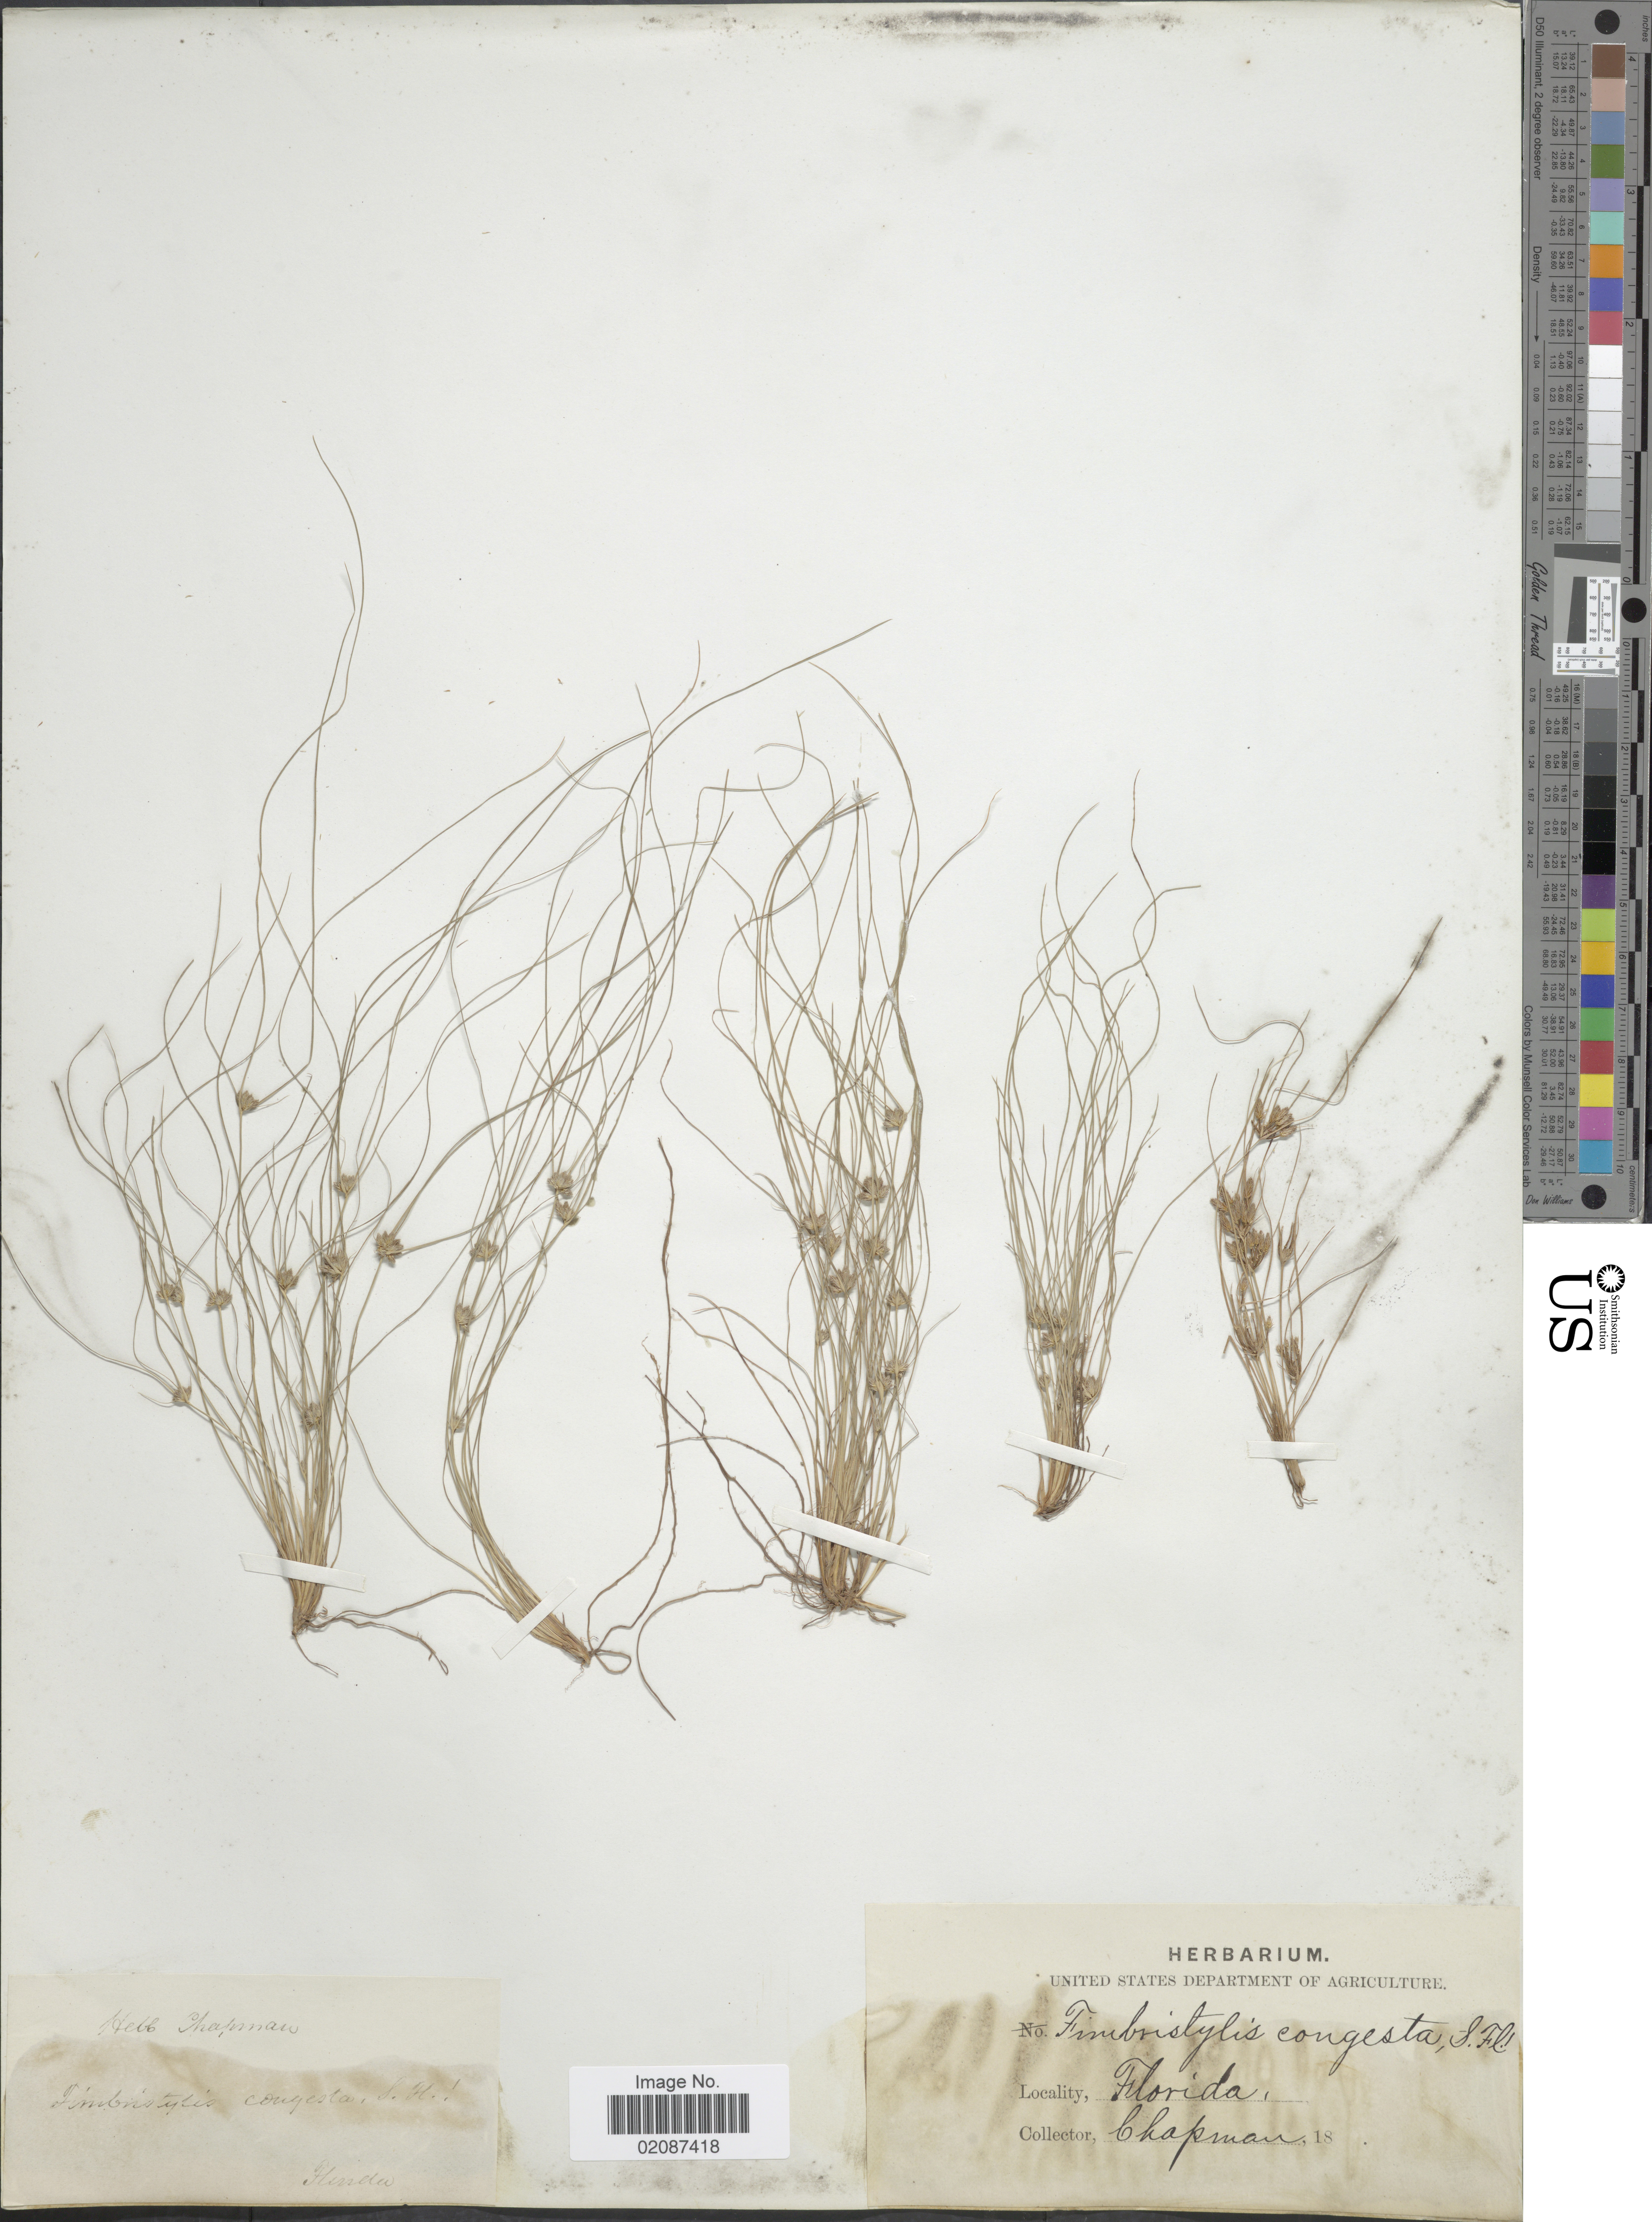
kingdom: Plantae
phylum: Tracheophyta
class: Liliopsida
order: Poales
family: Cyperaceae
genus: Fimbristylis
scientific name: Fimbristylis vahlii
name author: (Lam.) Link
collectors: A. Chapman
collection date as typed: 18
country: United States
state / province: Florida